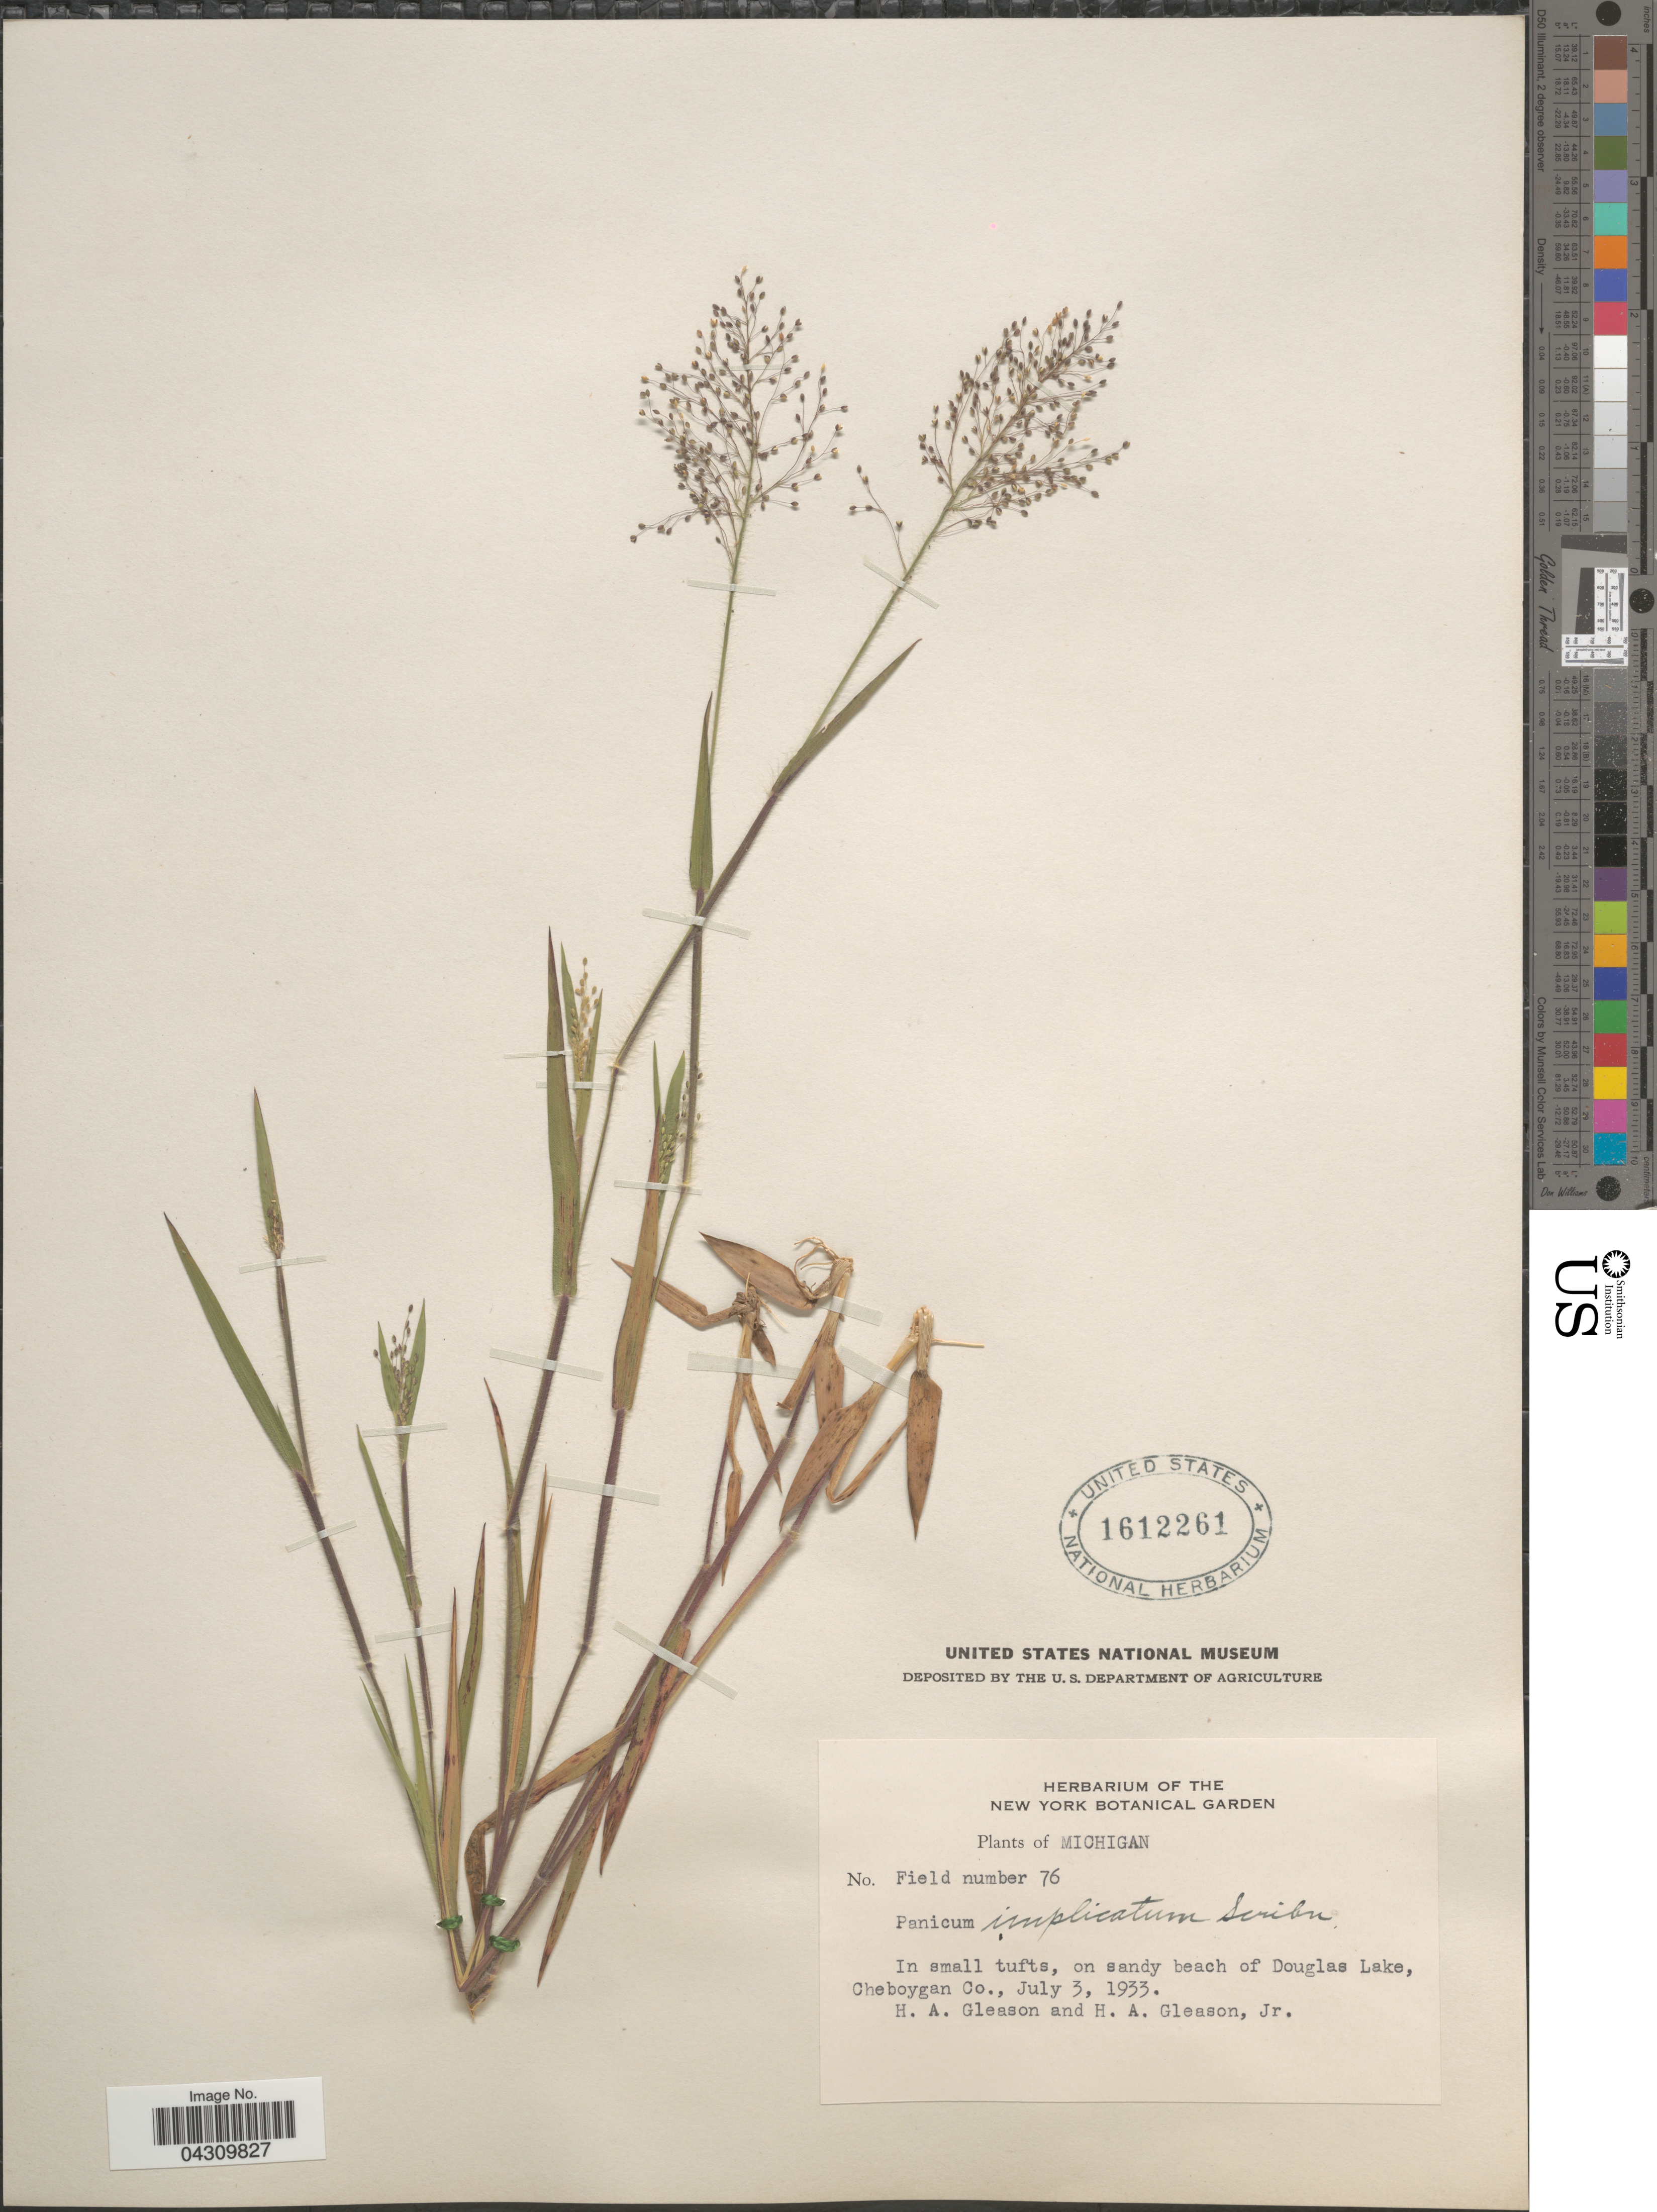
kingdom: Plantae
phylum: Tracheophyta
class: Liliopsida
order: Poales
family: Poaceae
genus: Dichanthelium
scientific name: Dichanthelium acuminatum var. acuminatum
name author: (Sw.) Gould & C.A. Clark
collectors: H. A. Gleason & H. Gleason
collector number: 76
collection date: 1933-07-03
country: United States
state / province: Michigan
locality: In small tufts, on sandy beach of Douglas Lake, Cheboygan Co.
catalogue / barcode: US 1612261